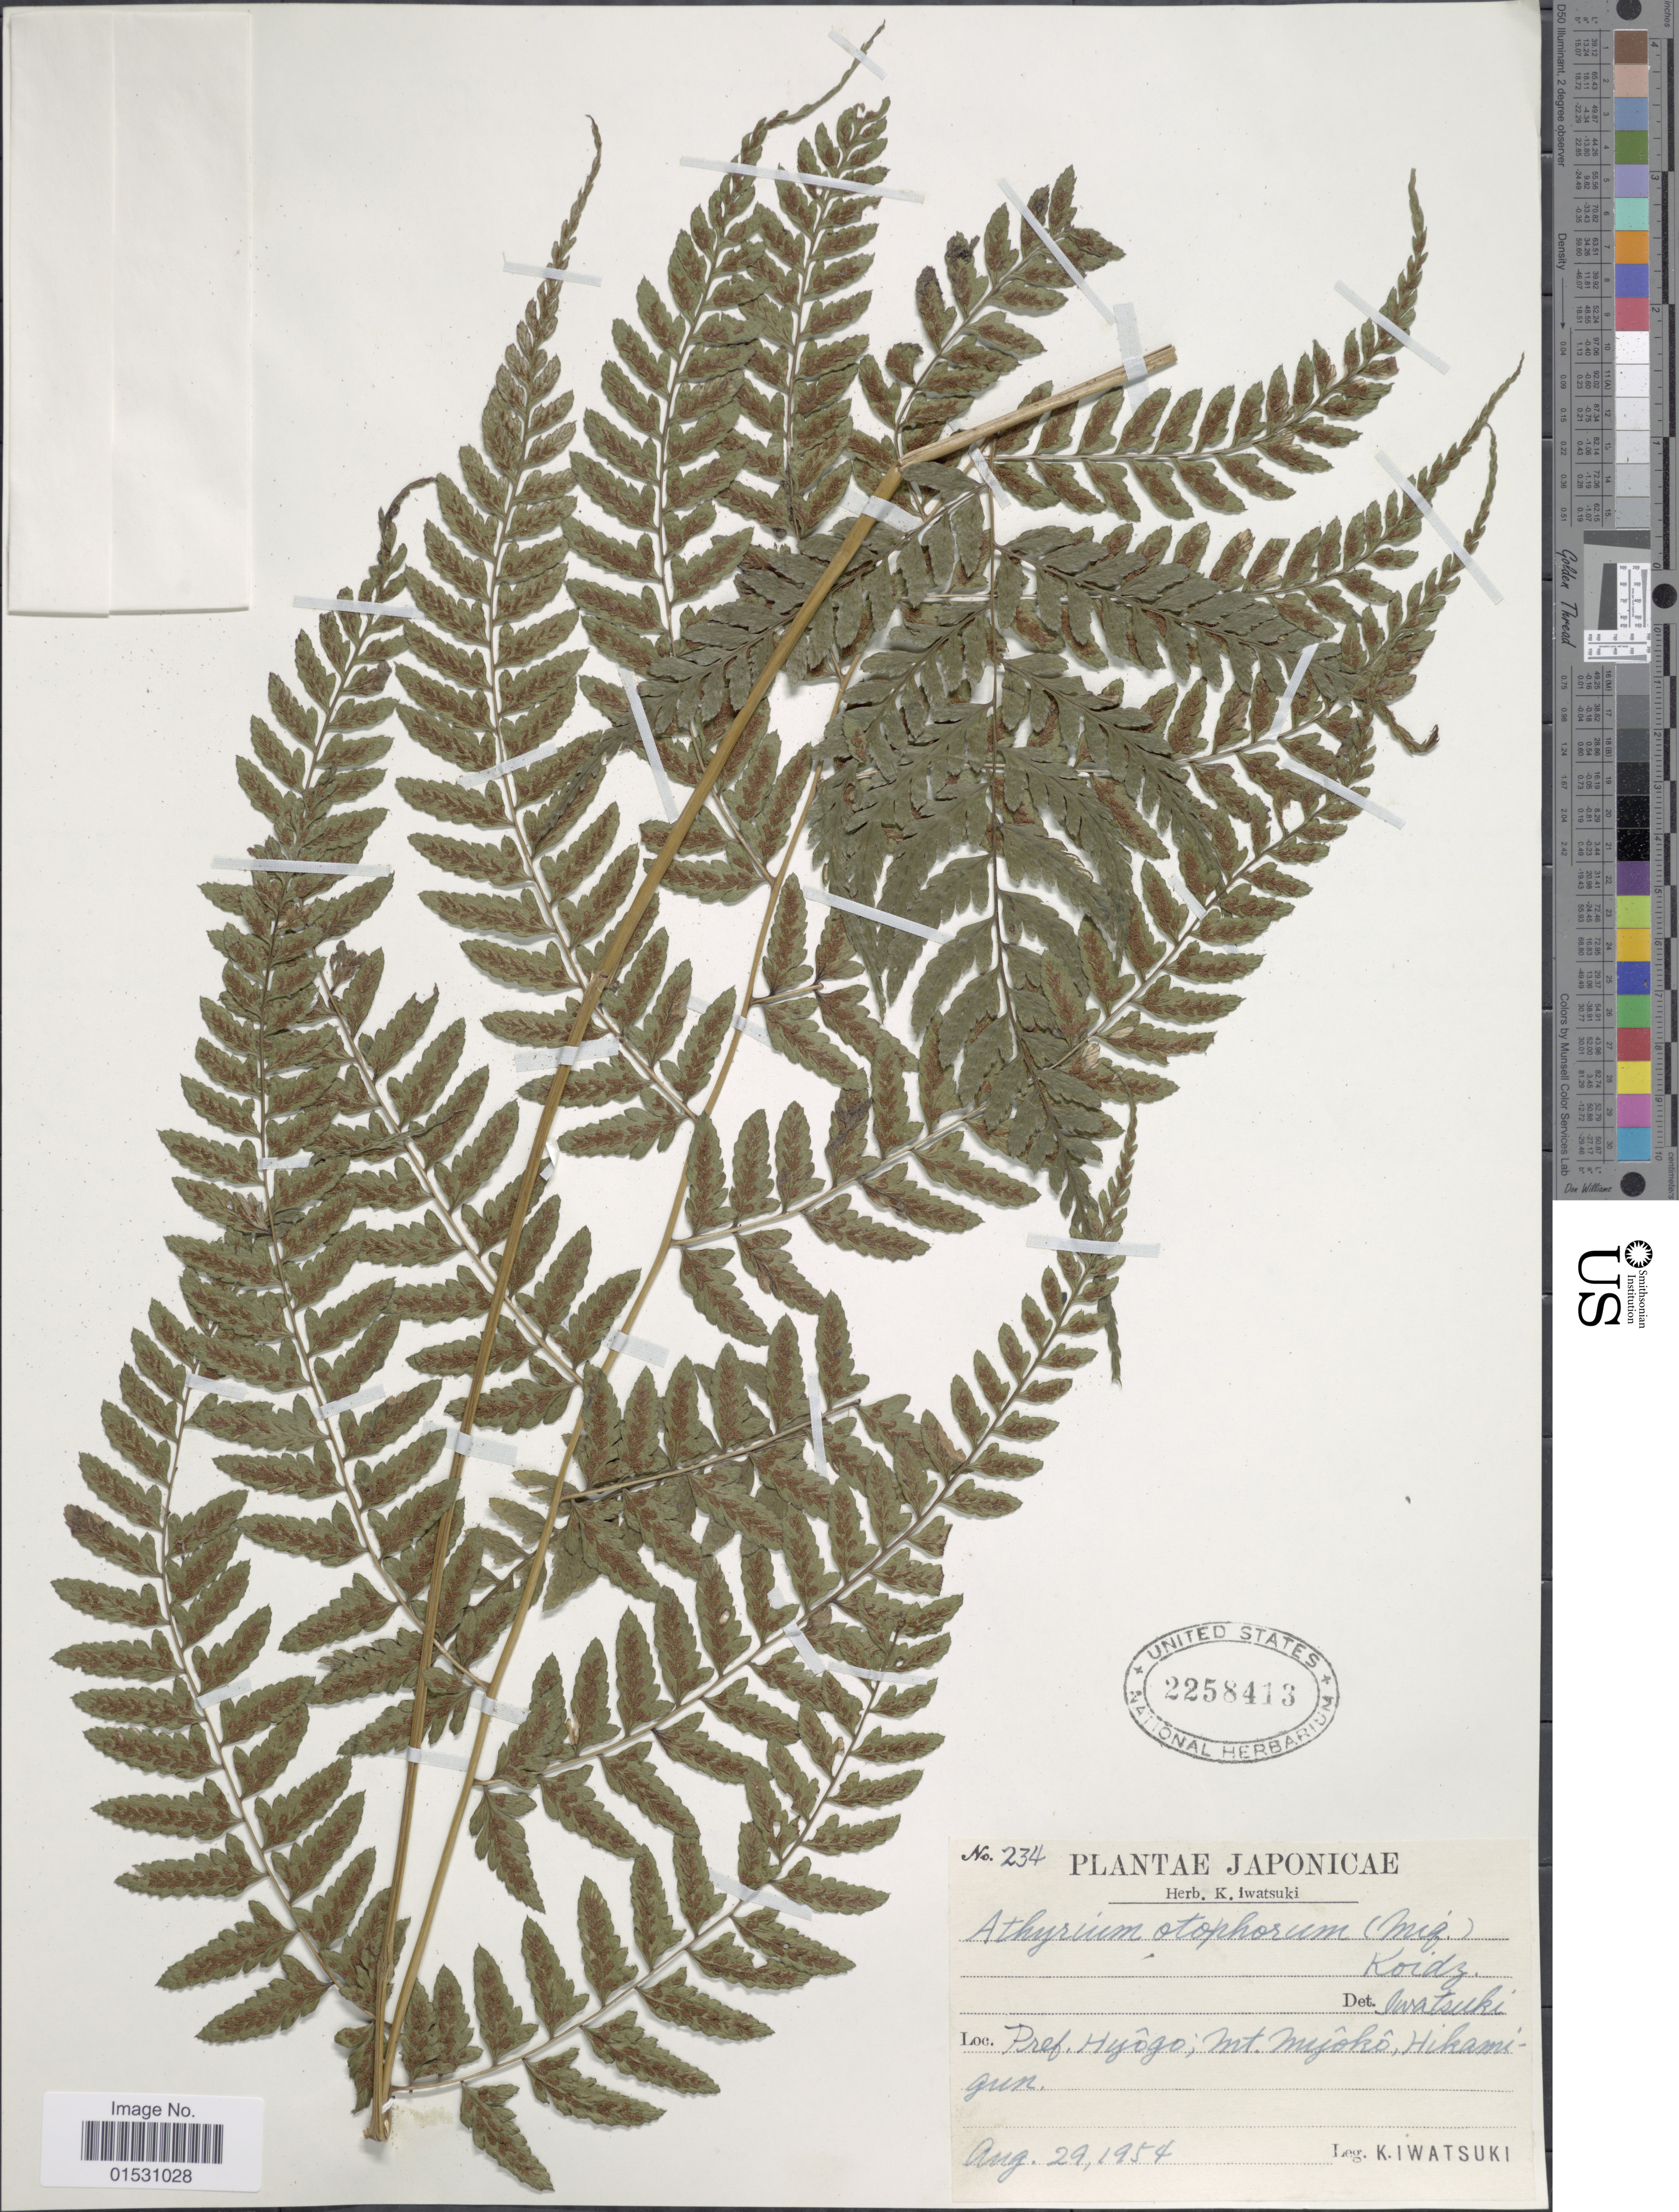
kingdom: Plantae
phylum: Tracheophyta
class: Polypodiopsida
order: Polypodiales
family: Athyriaceae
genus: Athyrium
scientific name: Athyrium otophorum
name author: (Miq.) Koidz.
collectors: K. Iwatsuki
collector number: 234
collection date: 1954-08-29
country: Japan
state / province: Hyogo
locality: Pref. Hyogo; Mt. Myoko, Hikamigun.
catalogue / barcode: US 2258413